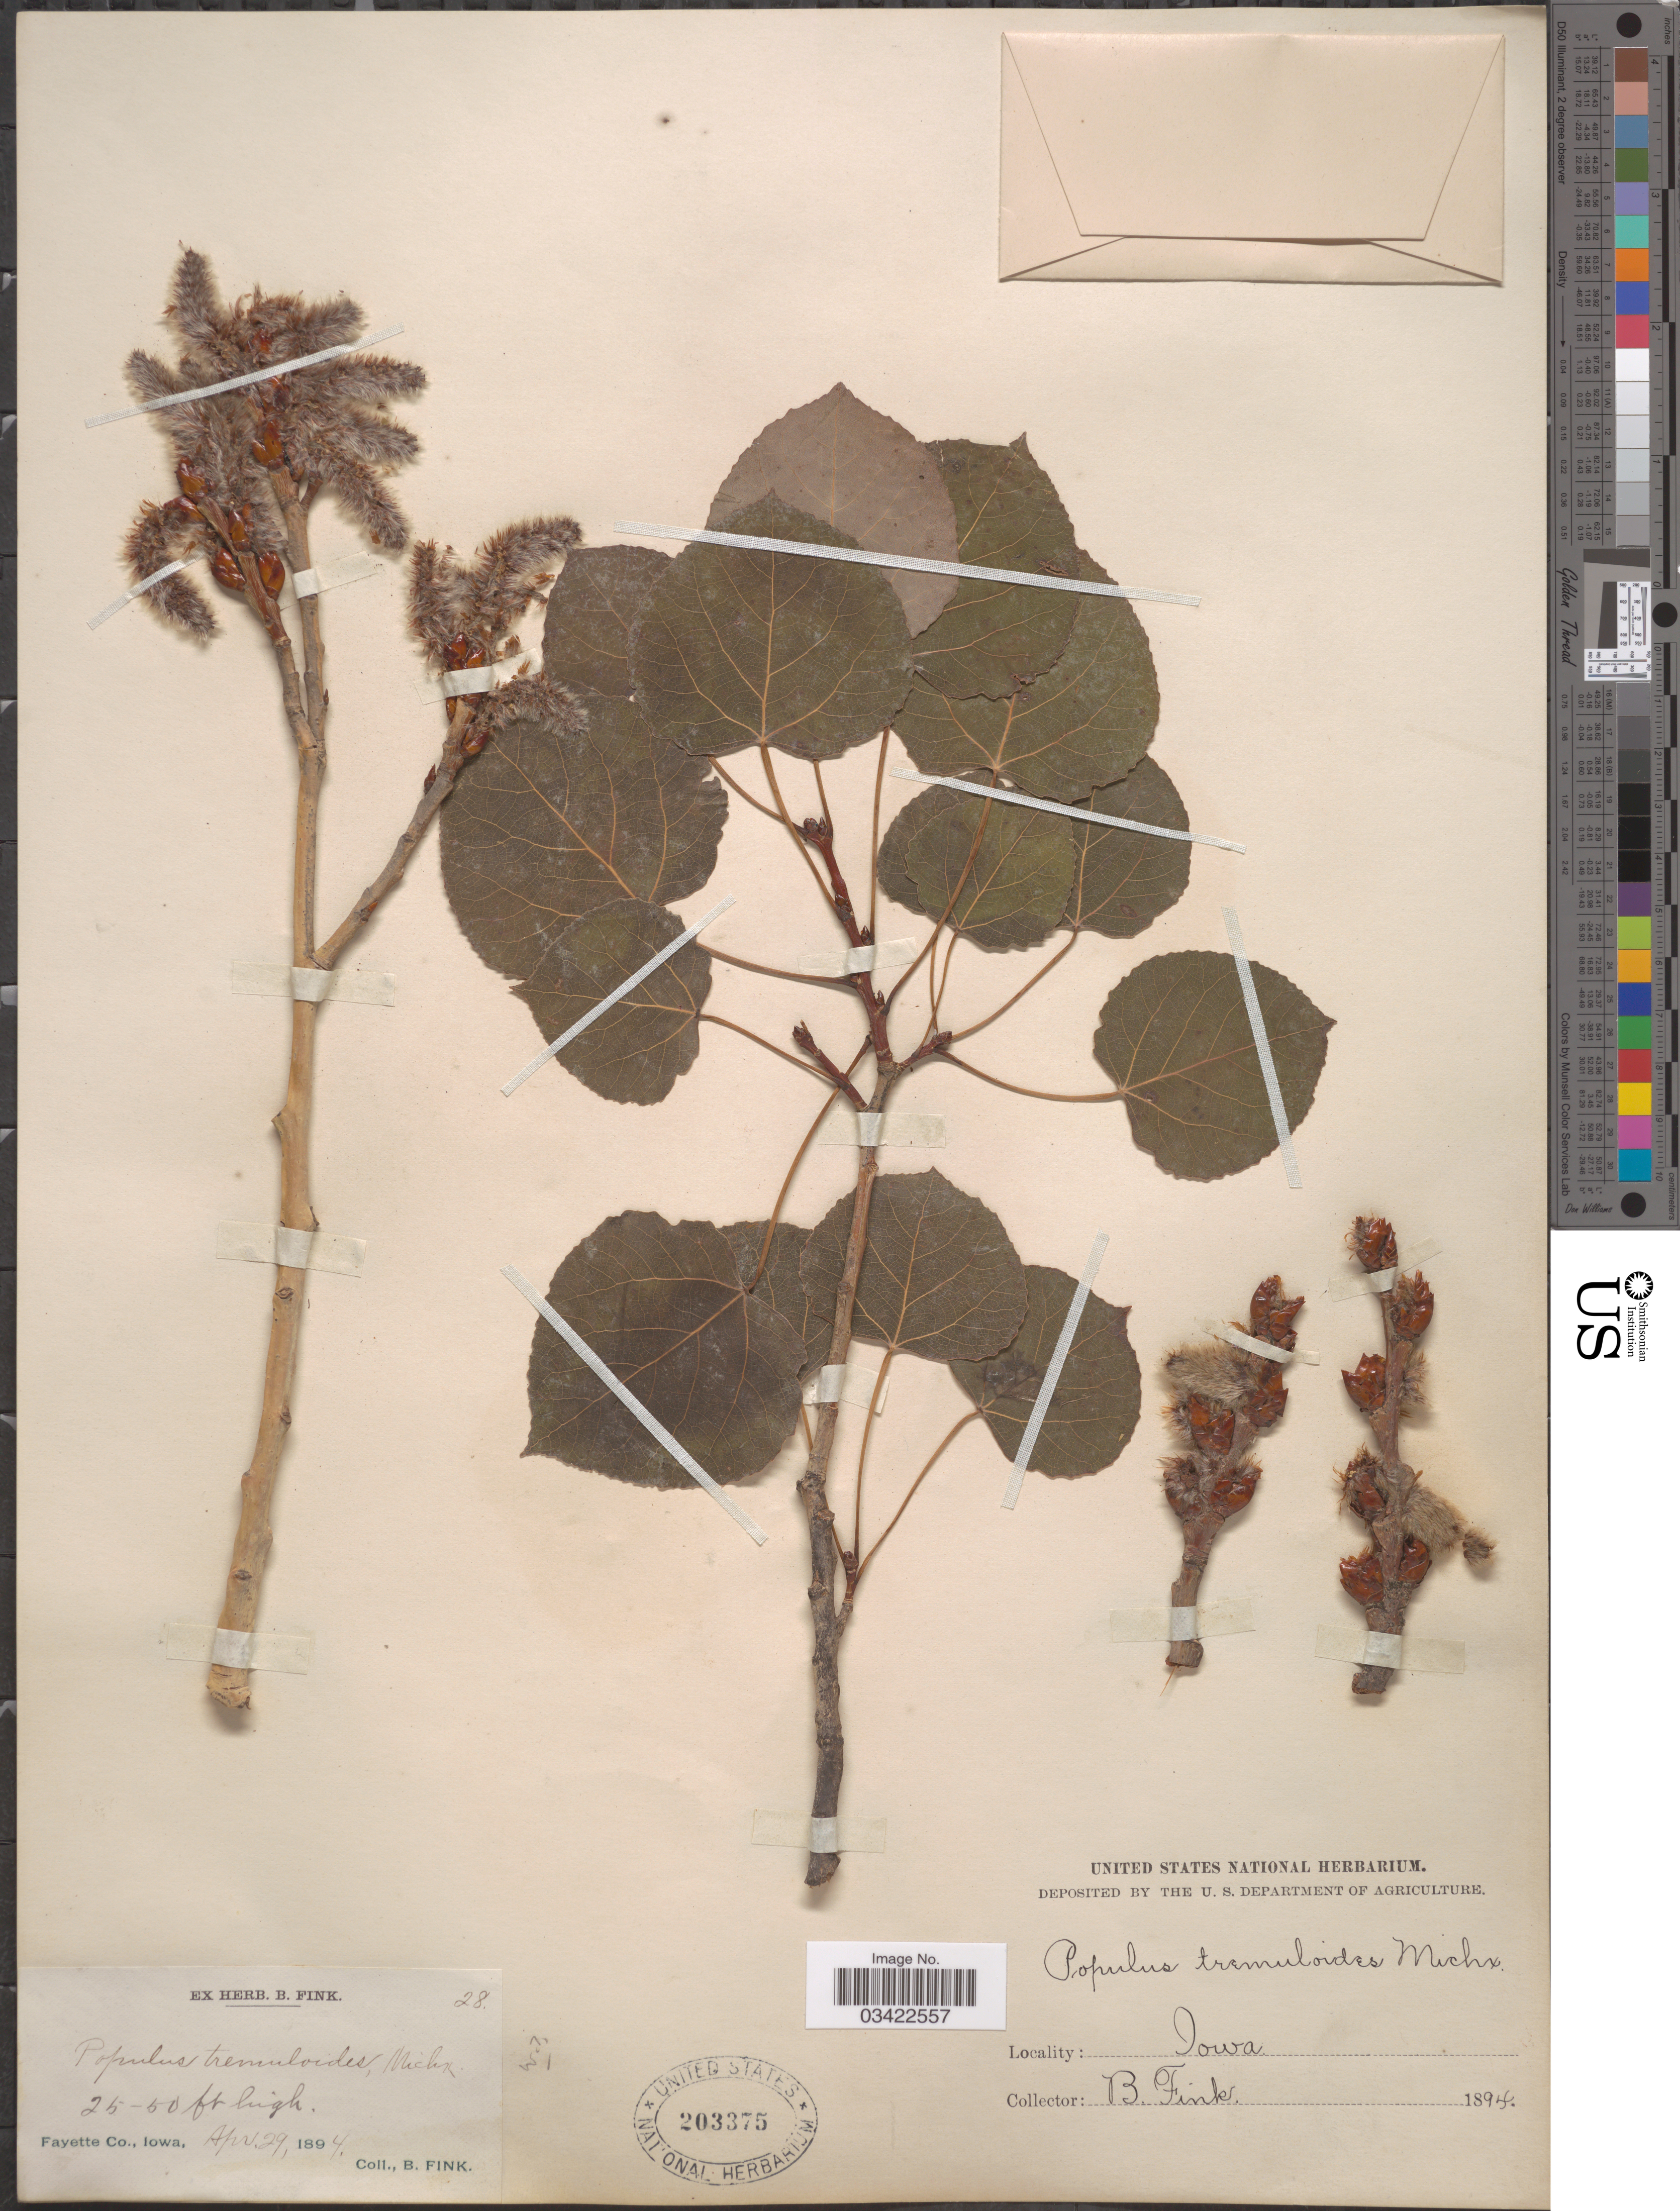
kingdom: Plantae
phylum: Tracheophyta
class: Magnoliopsida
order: Malpighiales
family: Salicaceae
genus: Populus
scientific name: Populus tremuloides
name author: Michx.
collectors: B. Fink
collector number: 28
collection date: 1894-04-29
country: United States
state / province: Iowa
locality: Fayette Co.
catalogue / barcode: US 203375